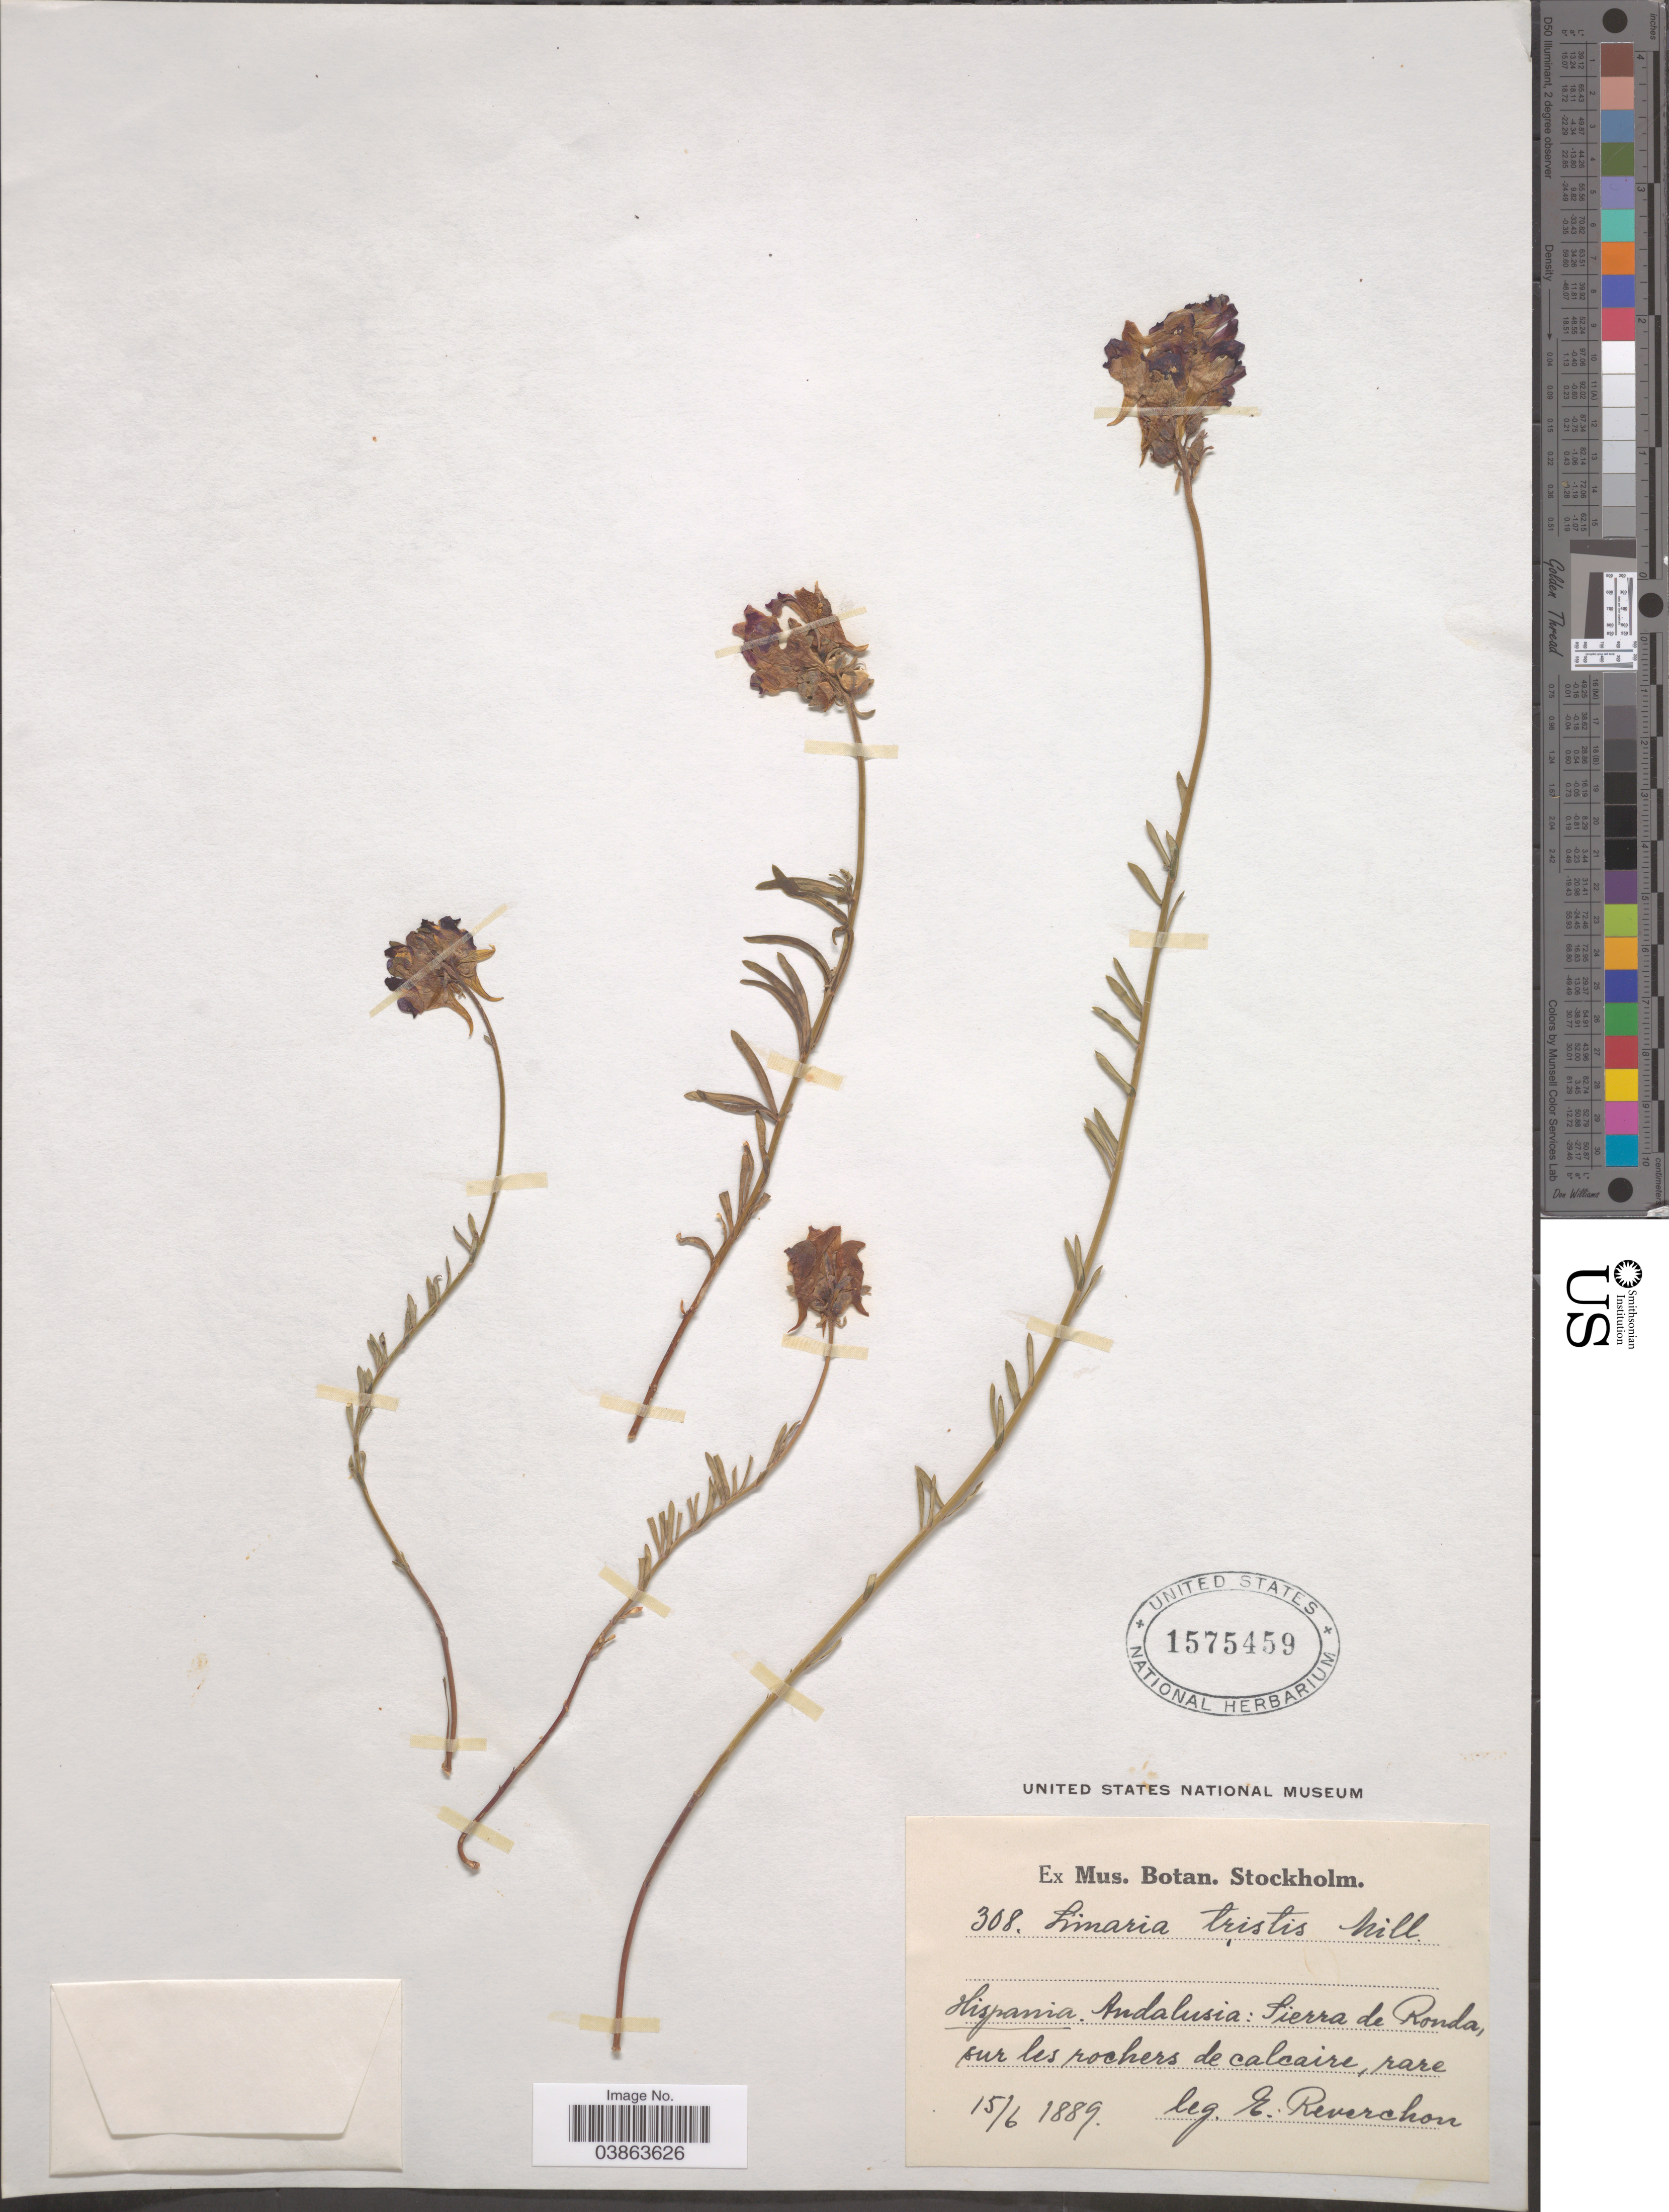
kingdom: Plantae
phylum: Tracheophyta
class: Magnoliopsida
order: Lamiales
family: Plantaginaceae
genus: Linaria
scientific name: Linaria tristis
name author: (L.) Mill.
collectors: E. Reverchon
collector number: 308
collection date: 1889-06-15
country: Spain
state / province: Andalucía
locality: Hispania. Andalusia: Sierra de Ronda.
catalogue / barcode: US 1575459